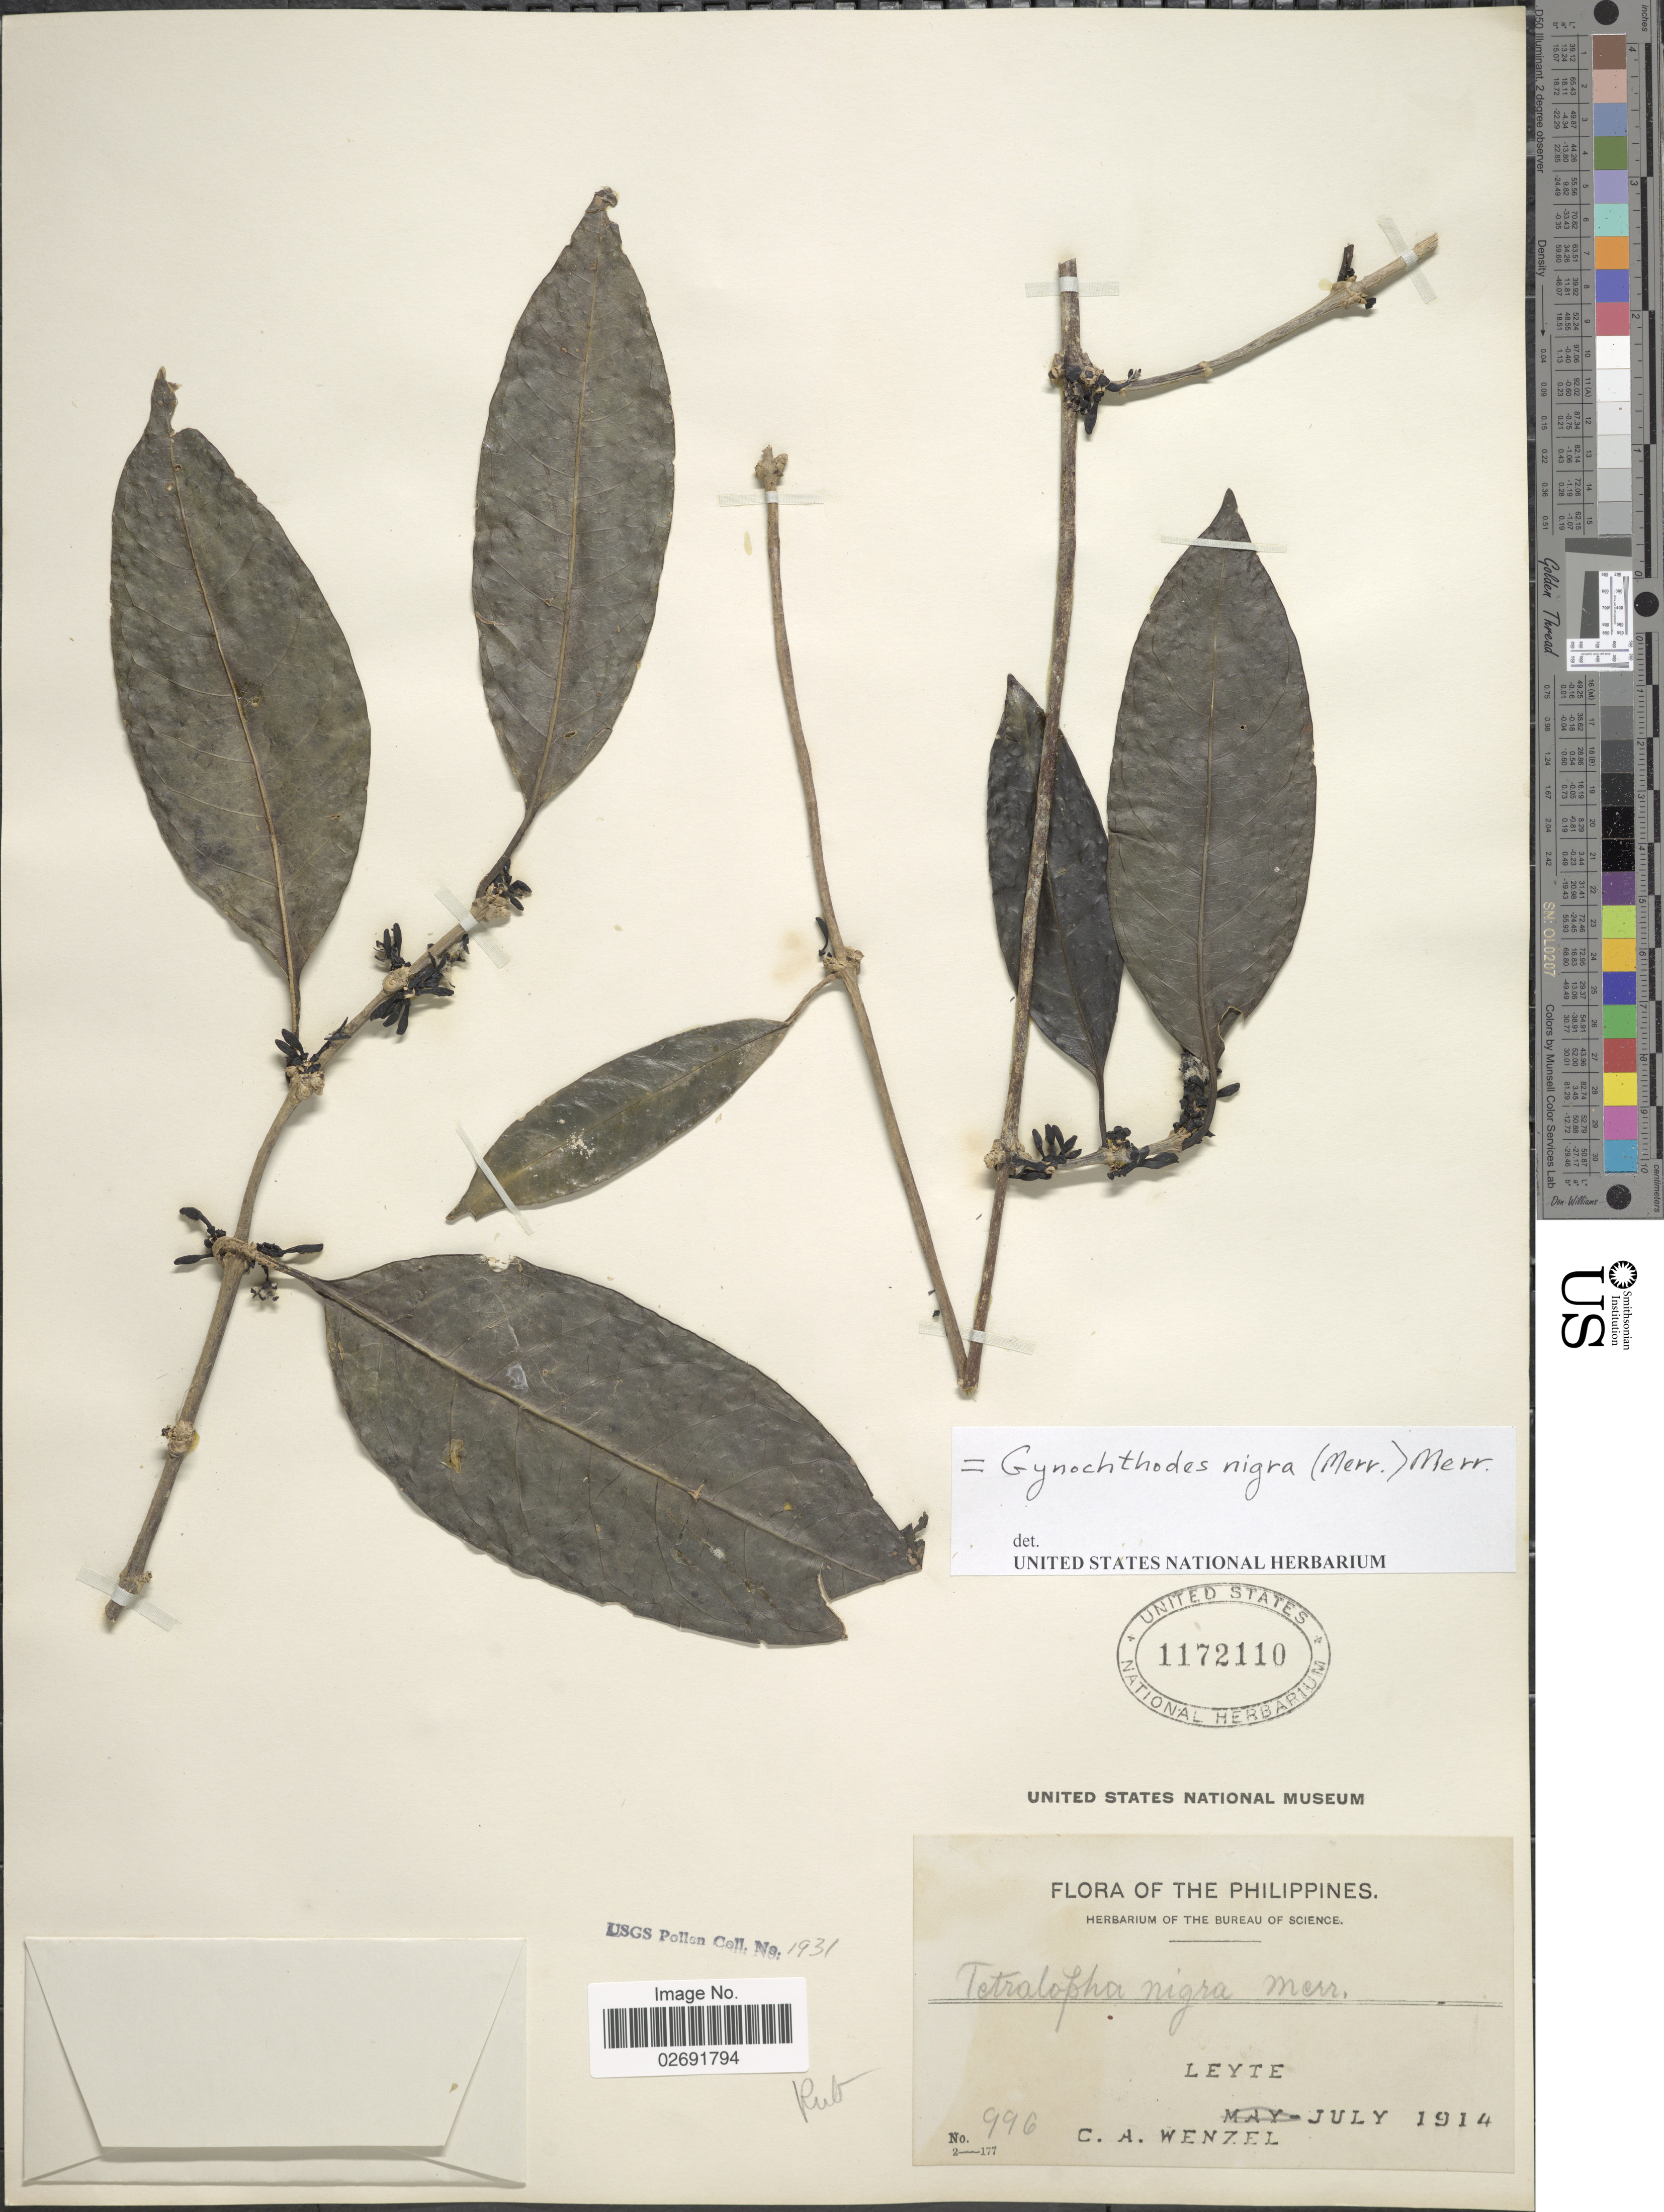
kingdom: Plantae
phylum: Tracheophyta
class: Magnoliopsida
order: Gentianales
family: Rubiaceae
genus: Gynochthodes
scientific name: Gynochthodes nigra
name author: (Merr.) Merr.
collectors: C. Wenzel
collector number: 996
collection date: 1914-07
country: Philippines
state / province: Eastern Visayas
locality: Leyte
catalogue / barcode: US 1172110